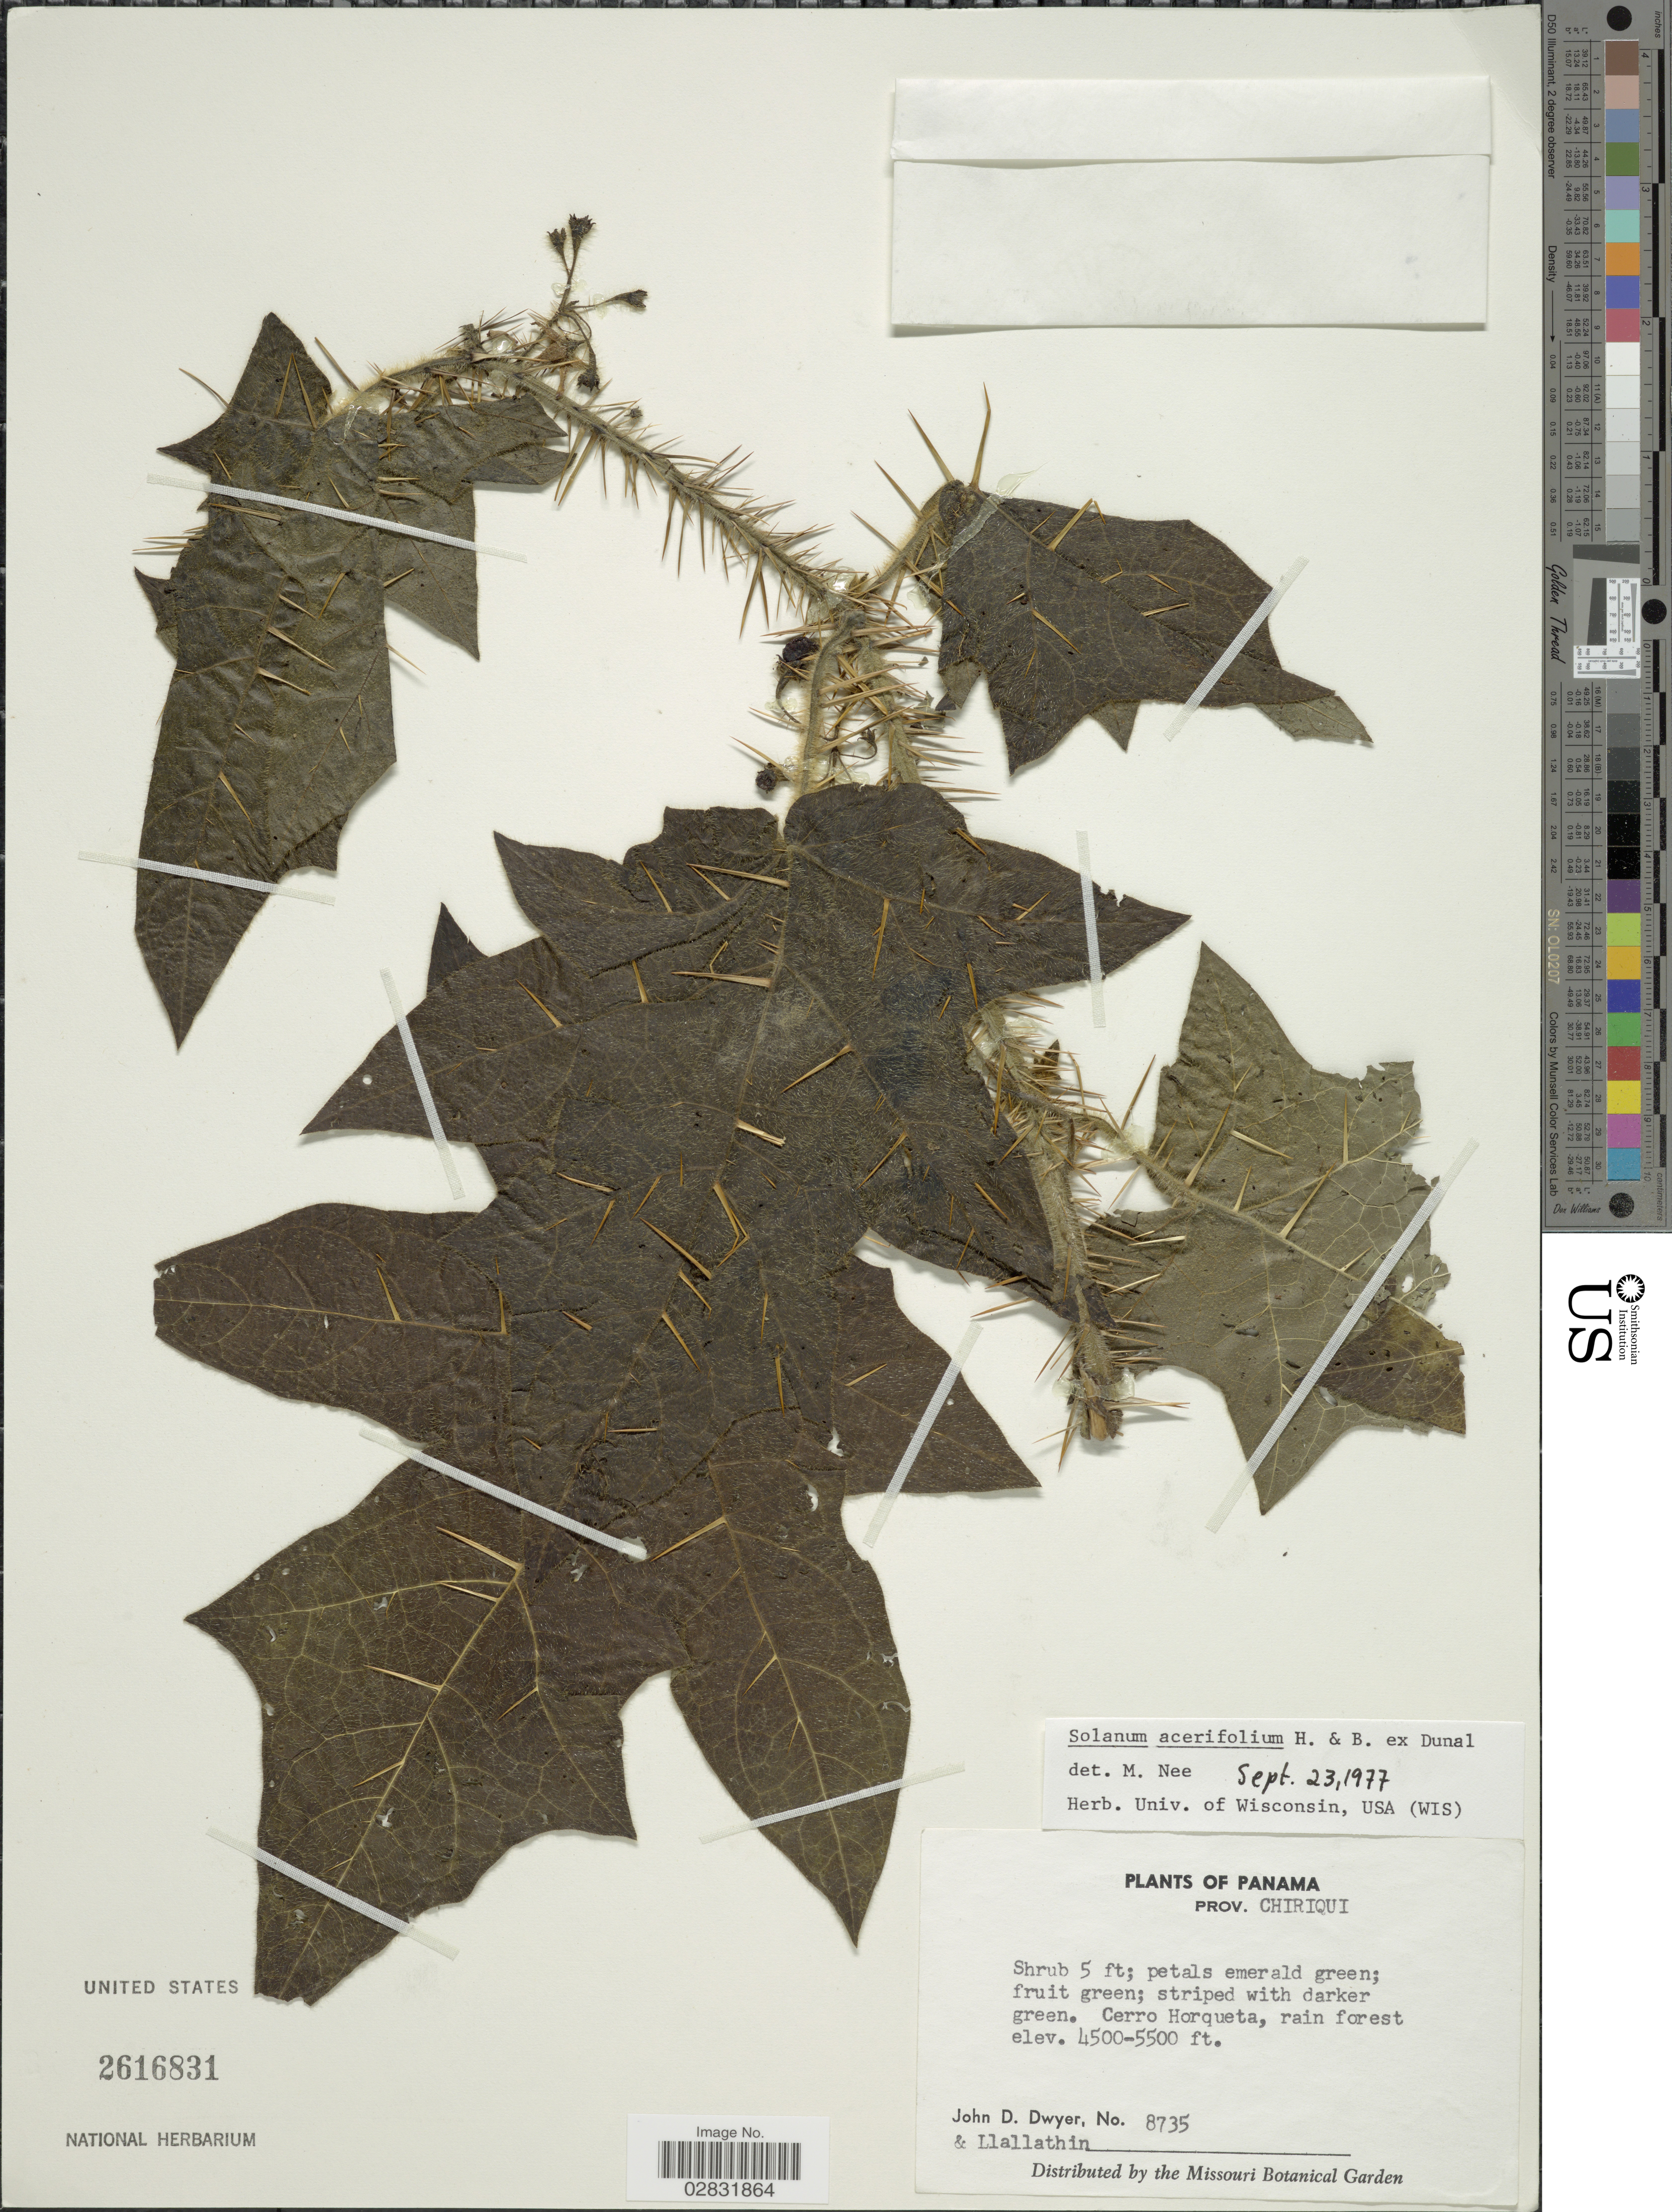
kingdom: Plantae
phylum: Tracheophyta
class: Magnoliopsida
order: Solanales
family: Solanaceae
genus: Solanum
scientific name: Solanum acerifolium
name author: Humb. & Bonpl. ex Dunal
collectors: J. D. Dwyer & Llallathin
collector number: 8735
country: Panama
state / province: Chiriqui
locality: Cerro Horqueta.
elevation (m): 1372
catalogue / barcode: US 2616831